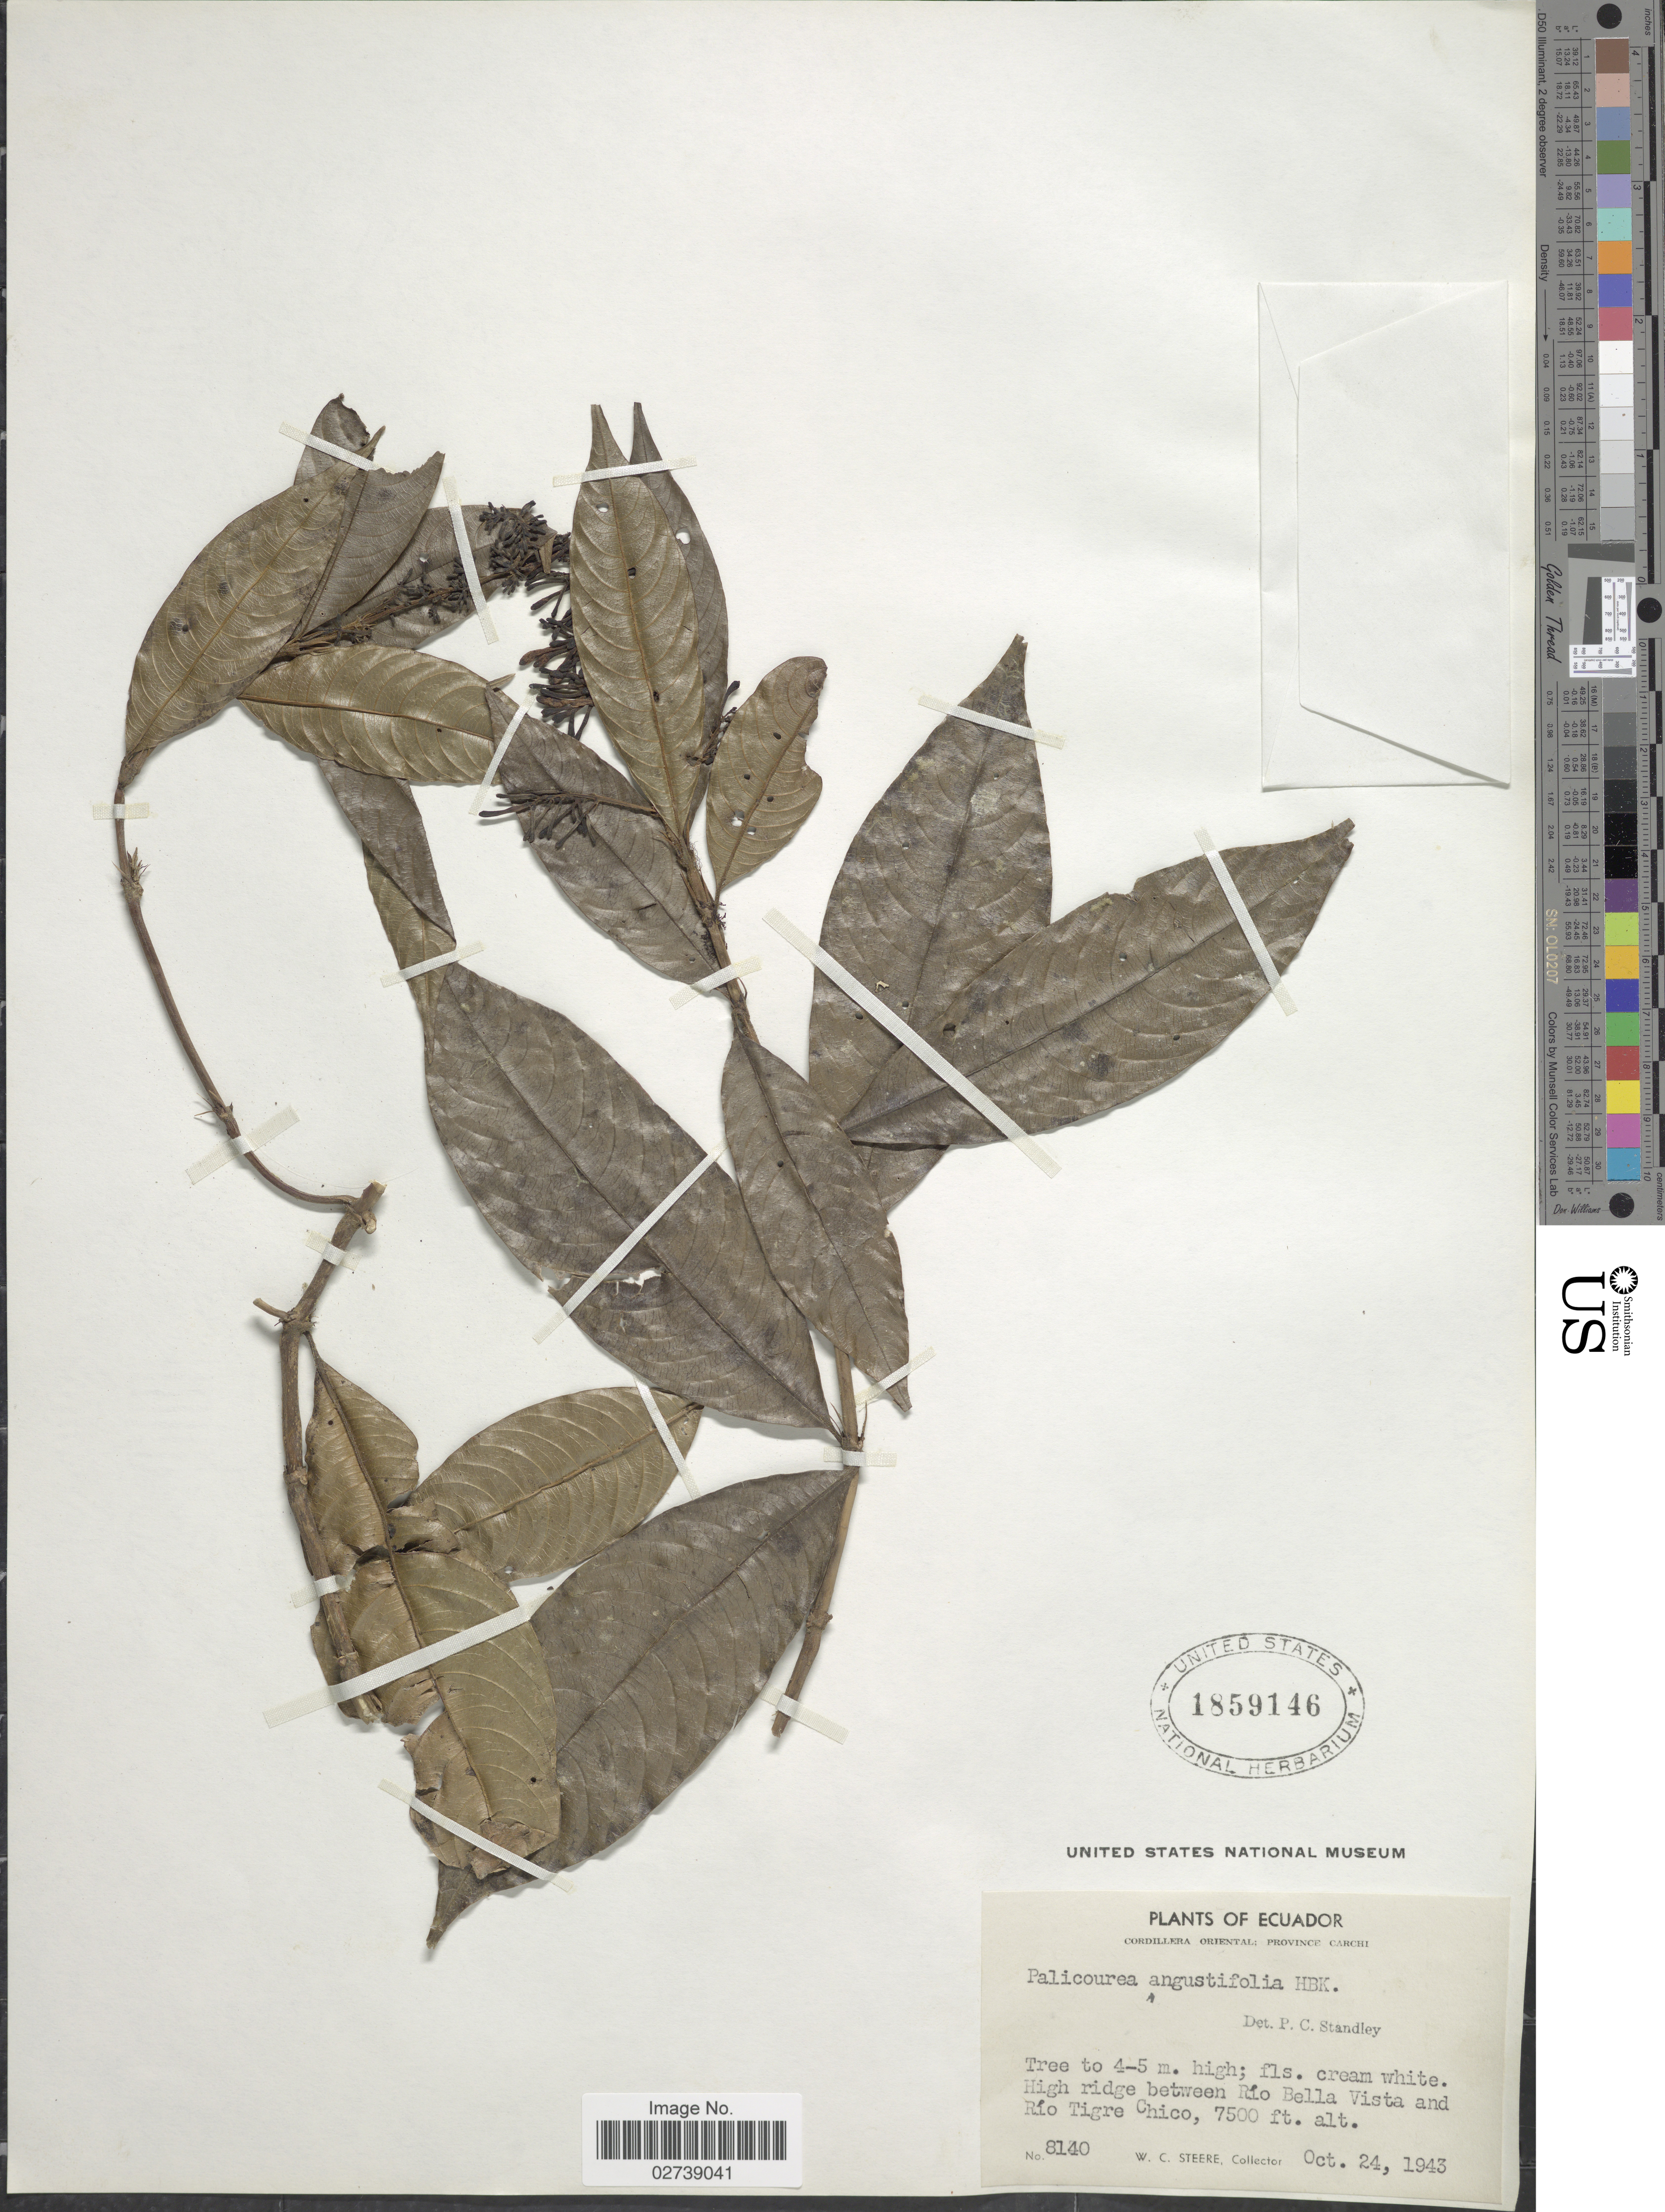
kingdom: Plantae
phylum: Tracheophyta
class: Magnoliopsida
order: Gentianales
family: Rubiaceae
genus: Palicourea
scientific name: Palicourea angustifolia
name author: Kunth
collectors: W. C. Steere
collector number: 8140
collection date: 1943-10-24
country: Ecuador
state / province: Carchi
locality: Cordillera Oriental: province Carchi, High ridge between Rio Bella Vista and Rio Tigre Chico.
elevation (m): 2286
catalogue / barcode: US 1859146